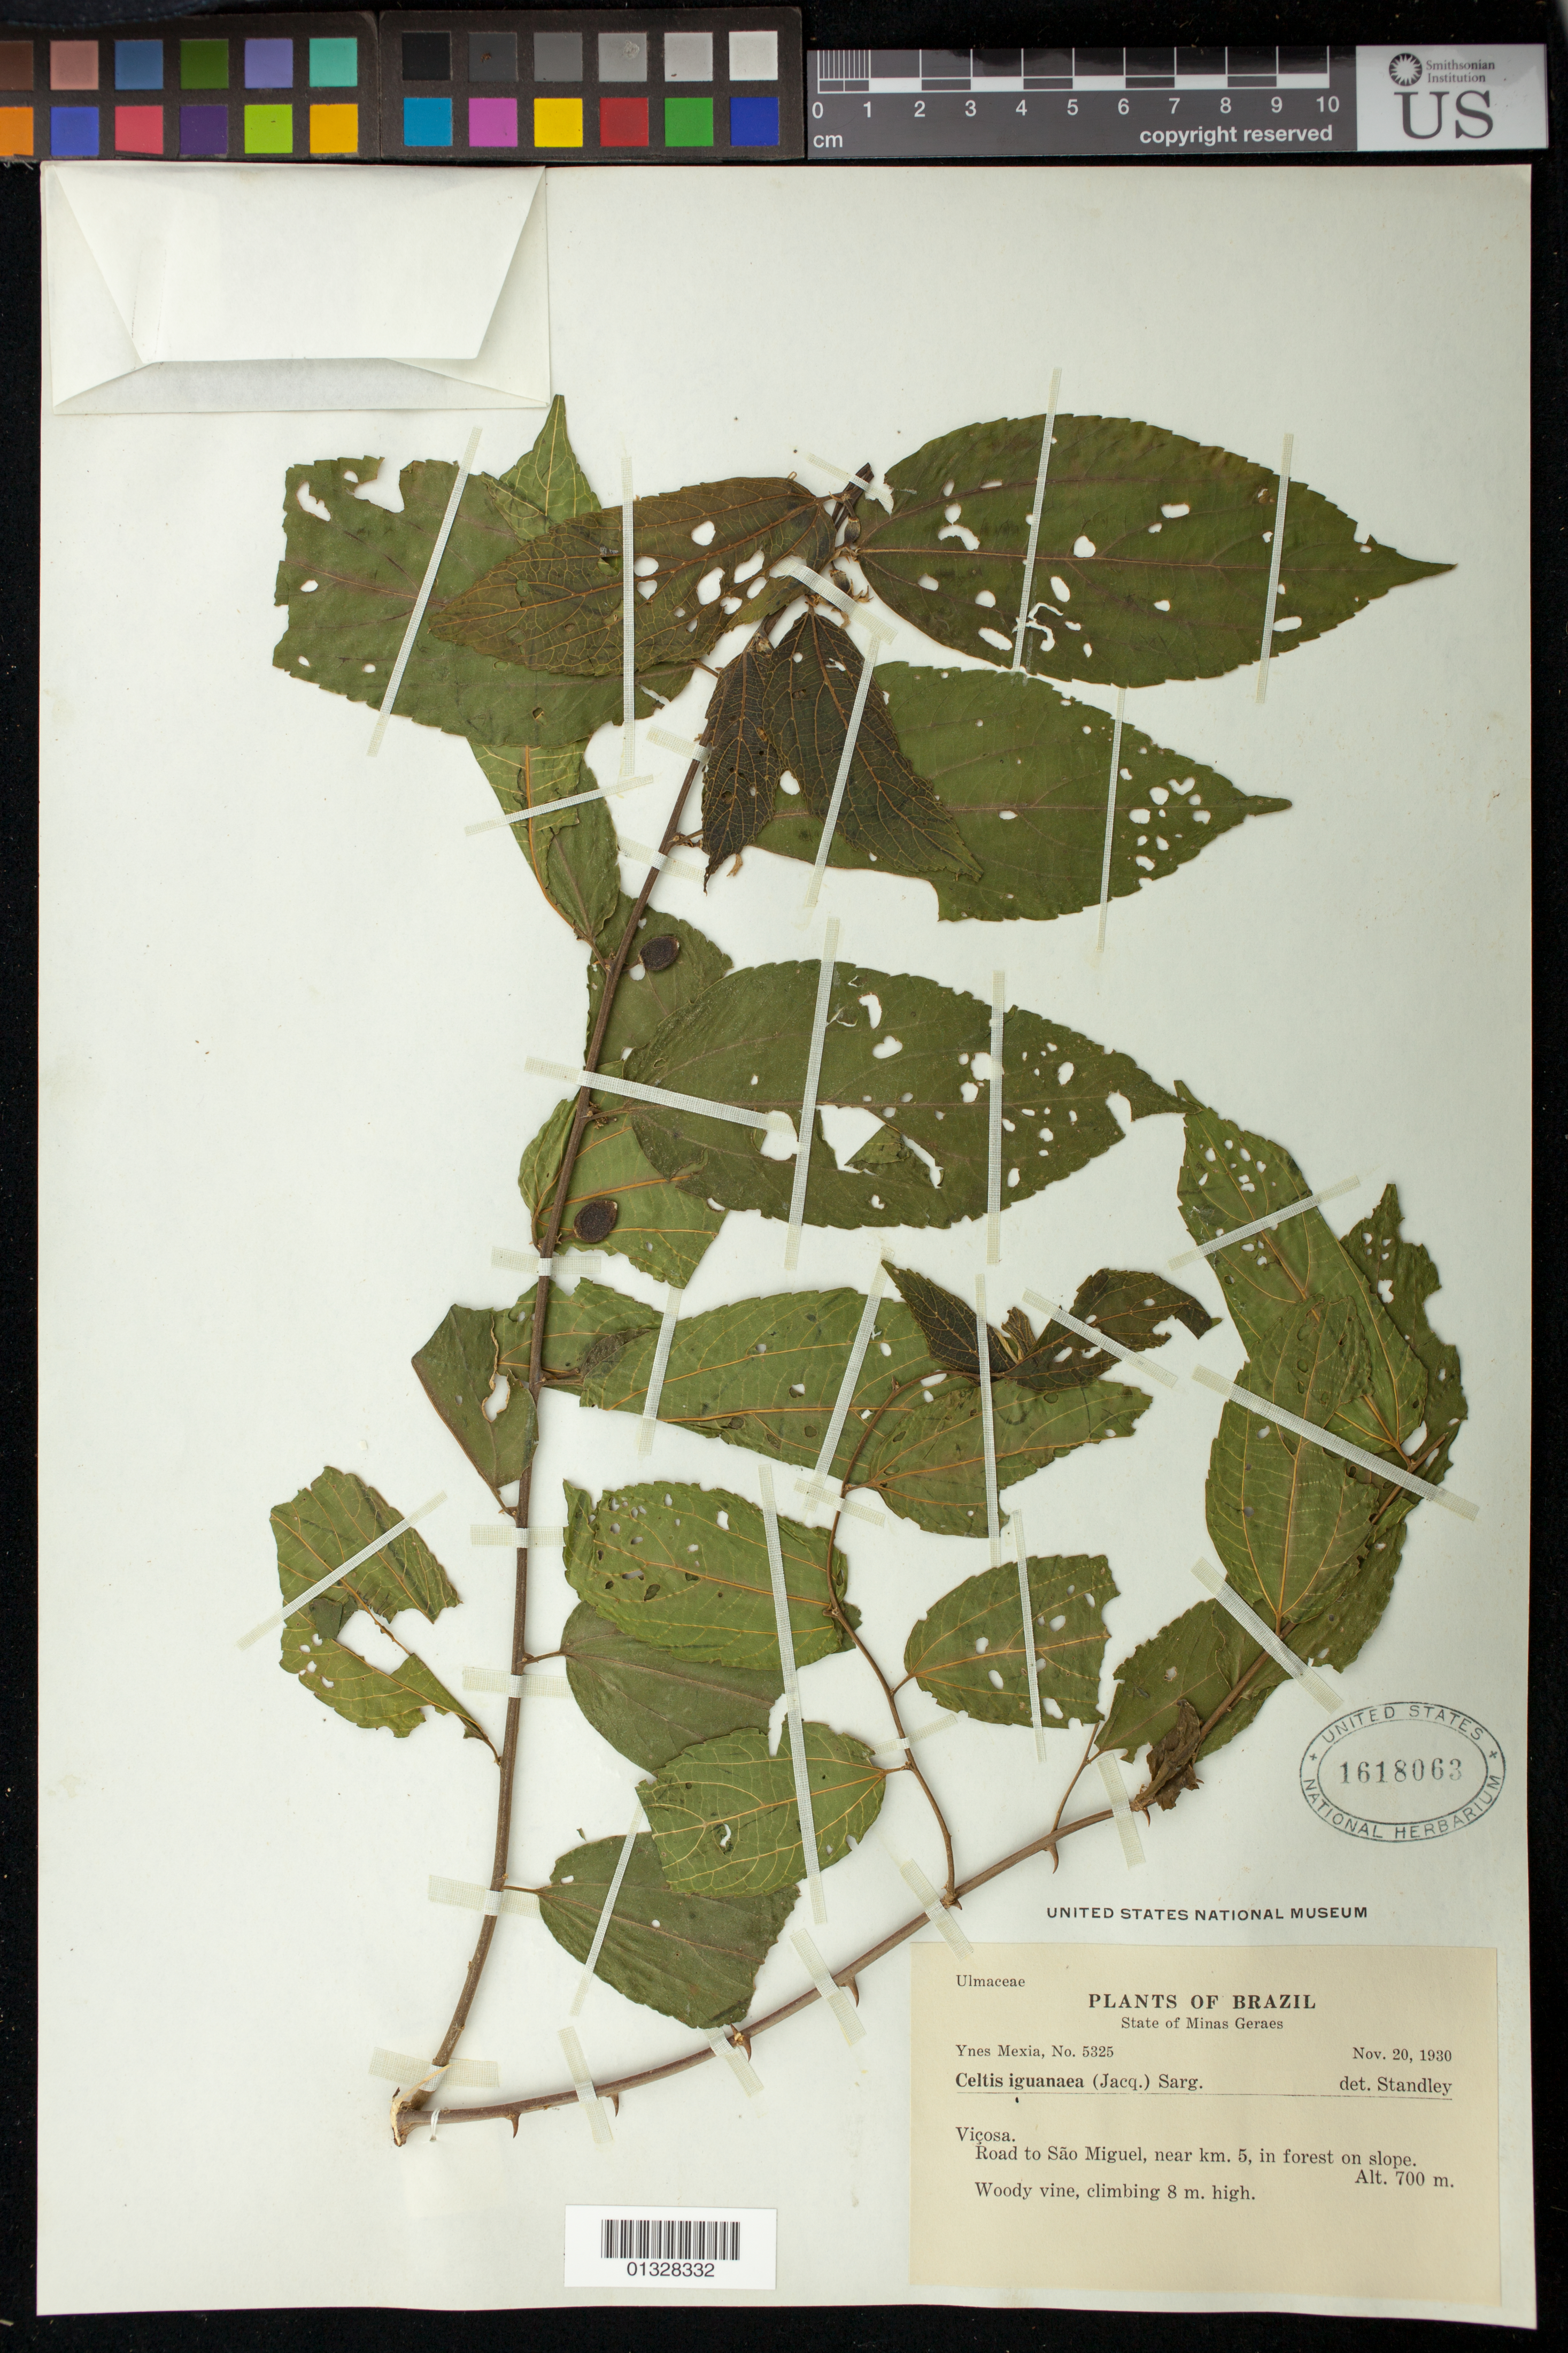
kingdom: Plantae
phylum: Tracheophyta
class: Magnoliopsida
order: Rosales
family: Cannabaceae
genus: Celtis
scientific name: Celtis iguanaea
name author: (Jacq.) Sarg.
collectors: Y. Mexia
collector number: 5325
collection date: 1930-11-20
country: Brazil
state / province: Minas Gerais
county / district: Viçosa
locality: Road to São Miguel near km 5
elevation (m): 700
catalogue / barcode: US 1618063